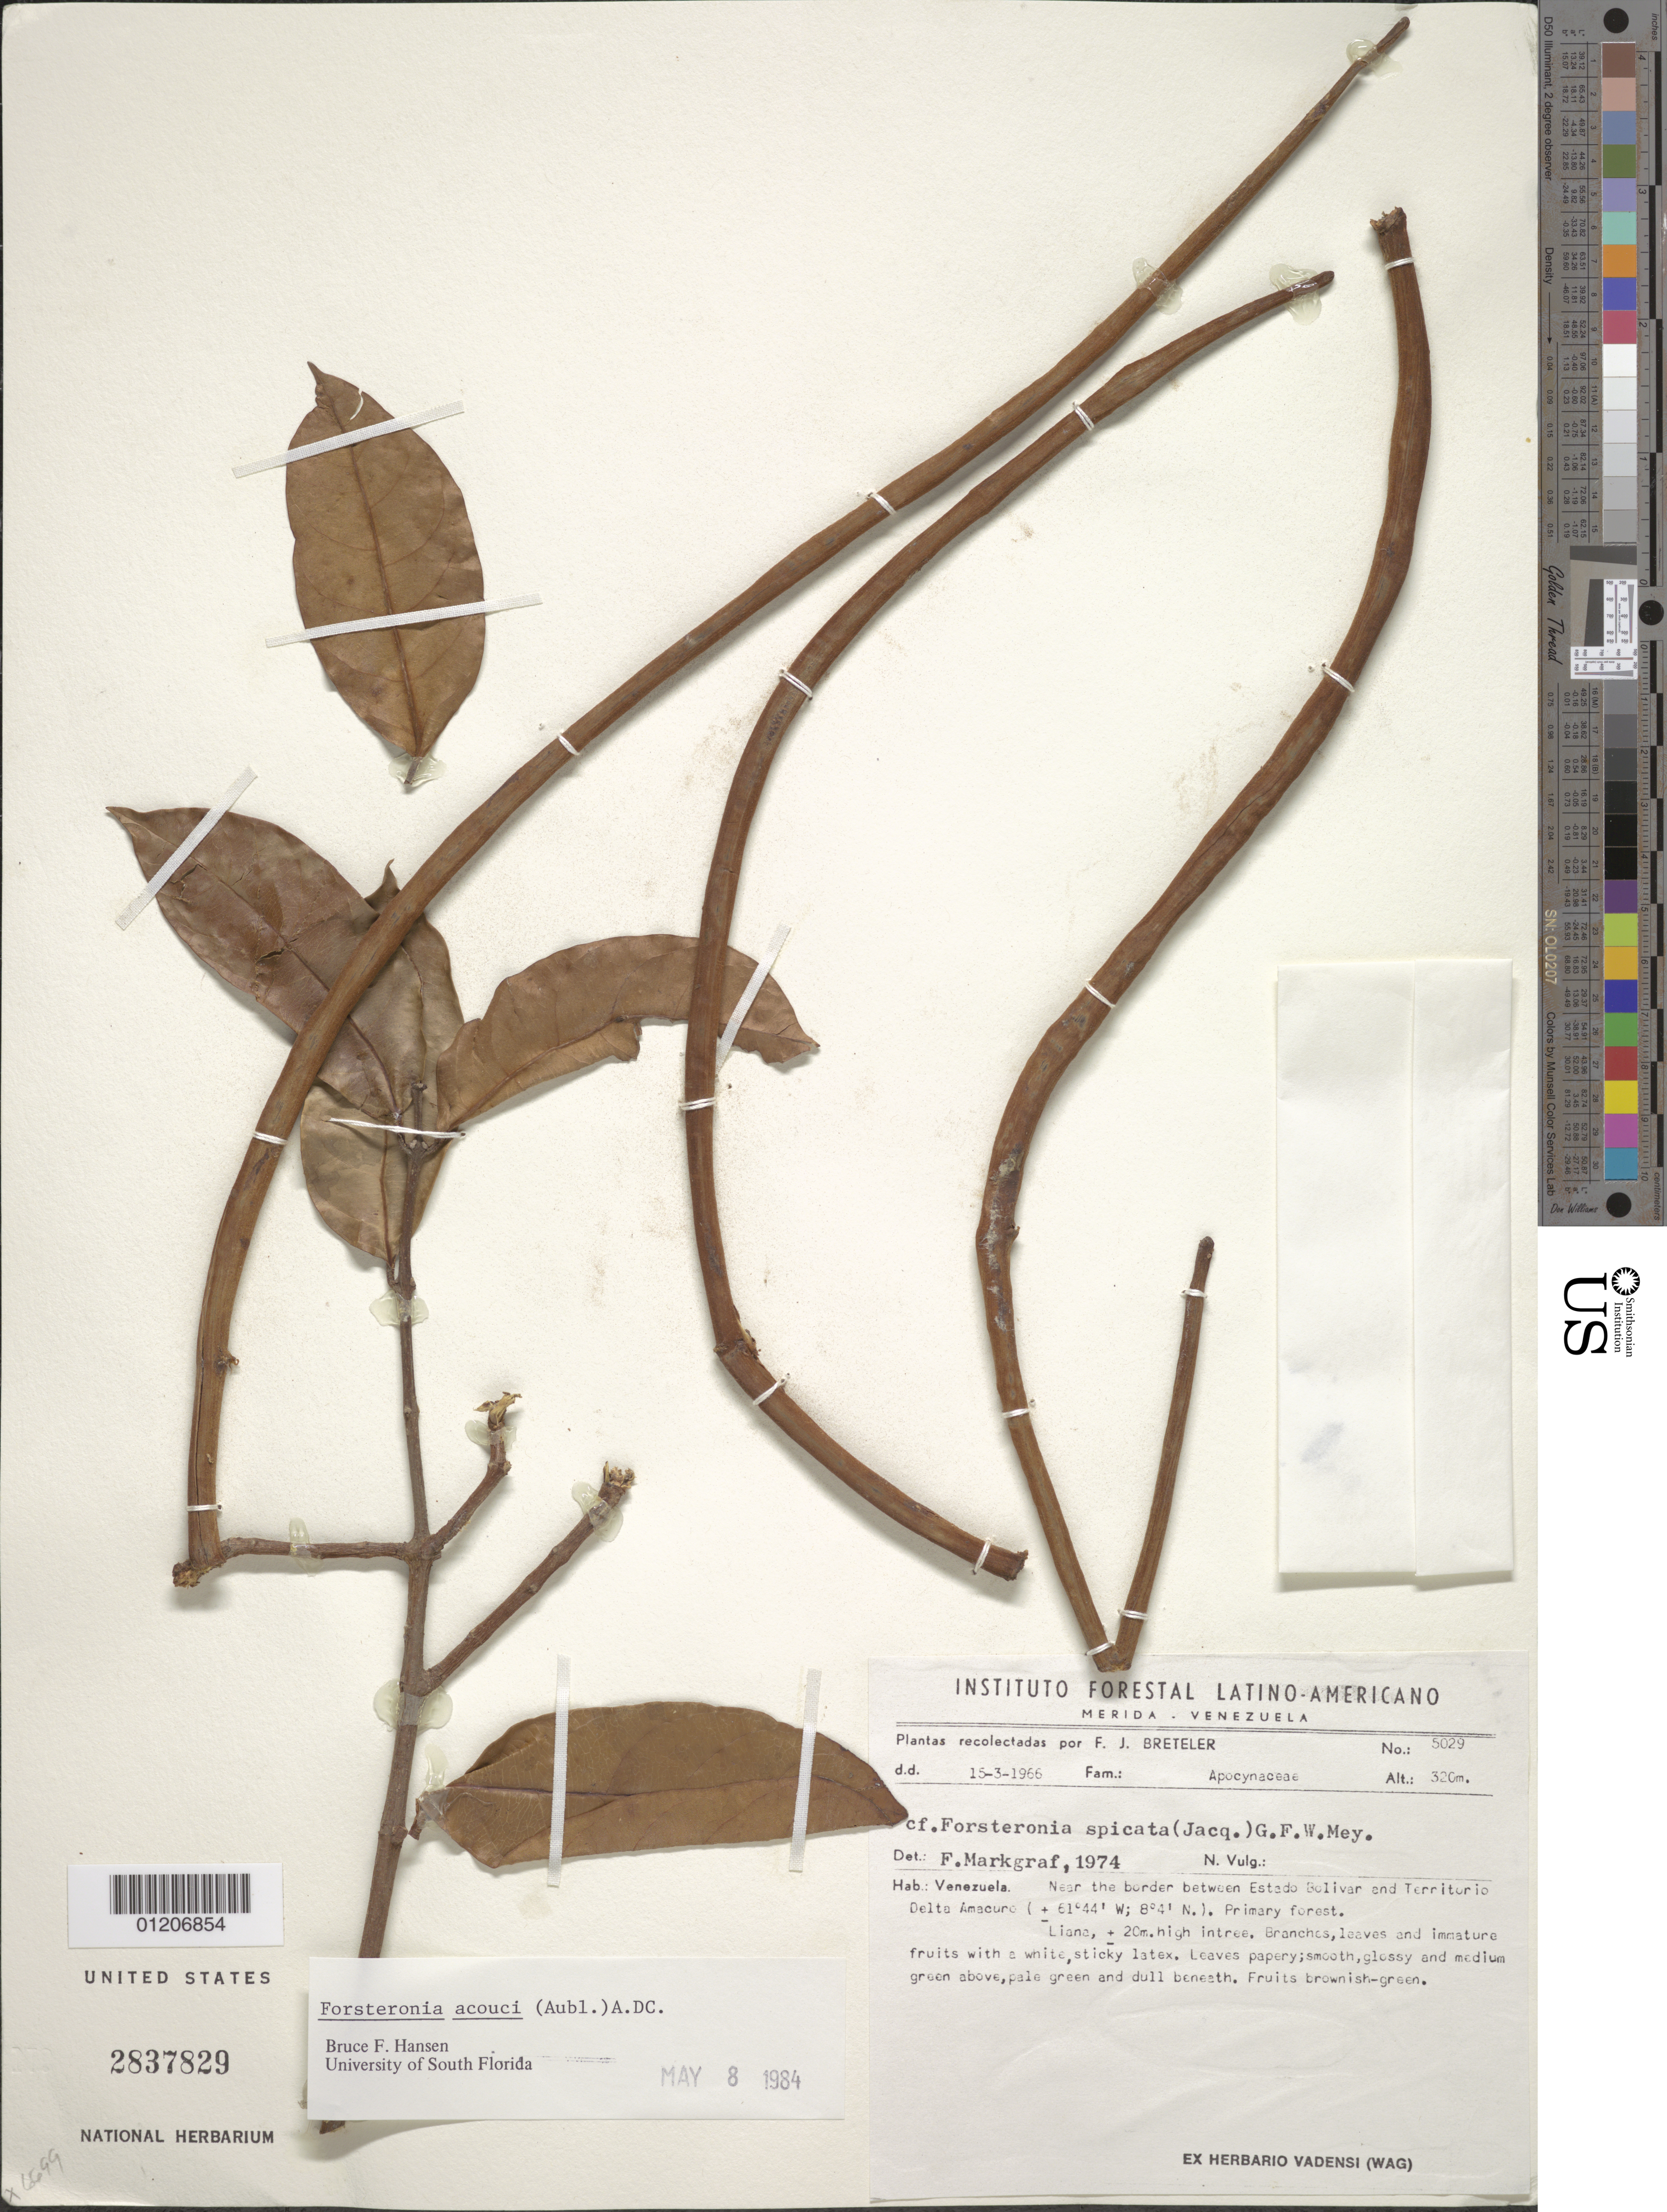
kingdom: Plantae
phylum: Tracheophyta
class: Magnoliopsida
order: Gentianales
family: Apocynaceae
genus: Forsteronia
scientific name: Forsteronia acouci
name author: (Aubl.) A. DC.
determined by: Hansen, B.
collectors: F. J. Breteler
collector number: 5029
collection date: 1966-03-15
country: Venezuela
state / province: Bolivar / Delta Amacuro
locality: Near the border between Estado Bolívar and Territorio Delta Amacuro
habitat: Primary forest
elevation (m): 320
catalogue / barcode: US 2837829